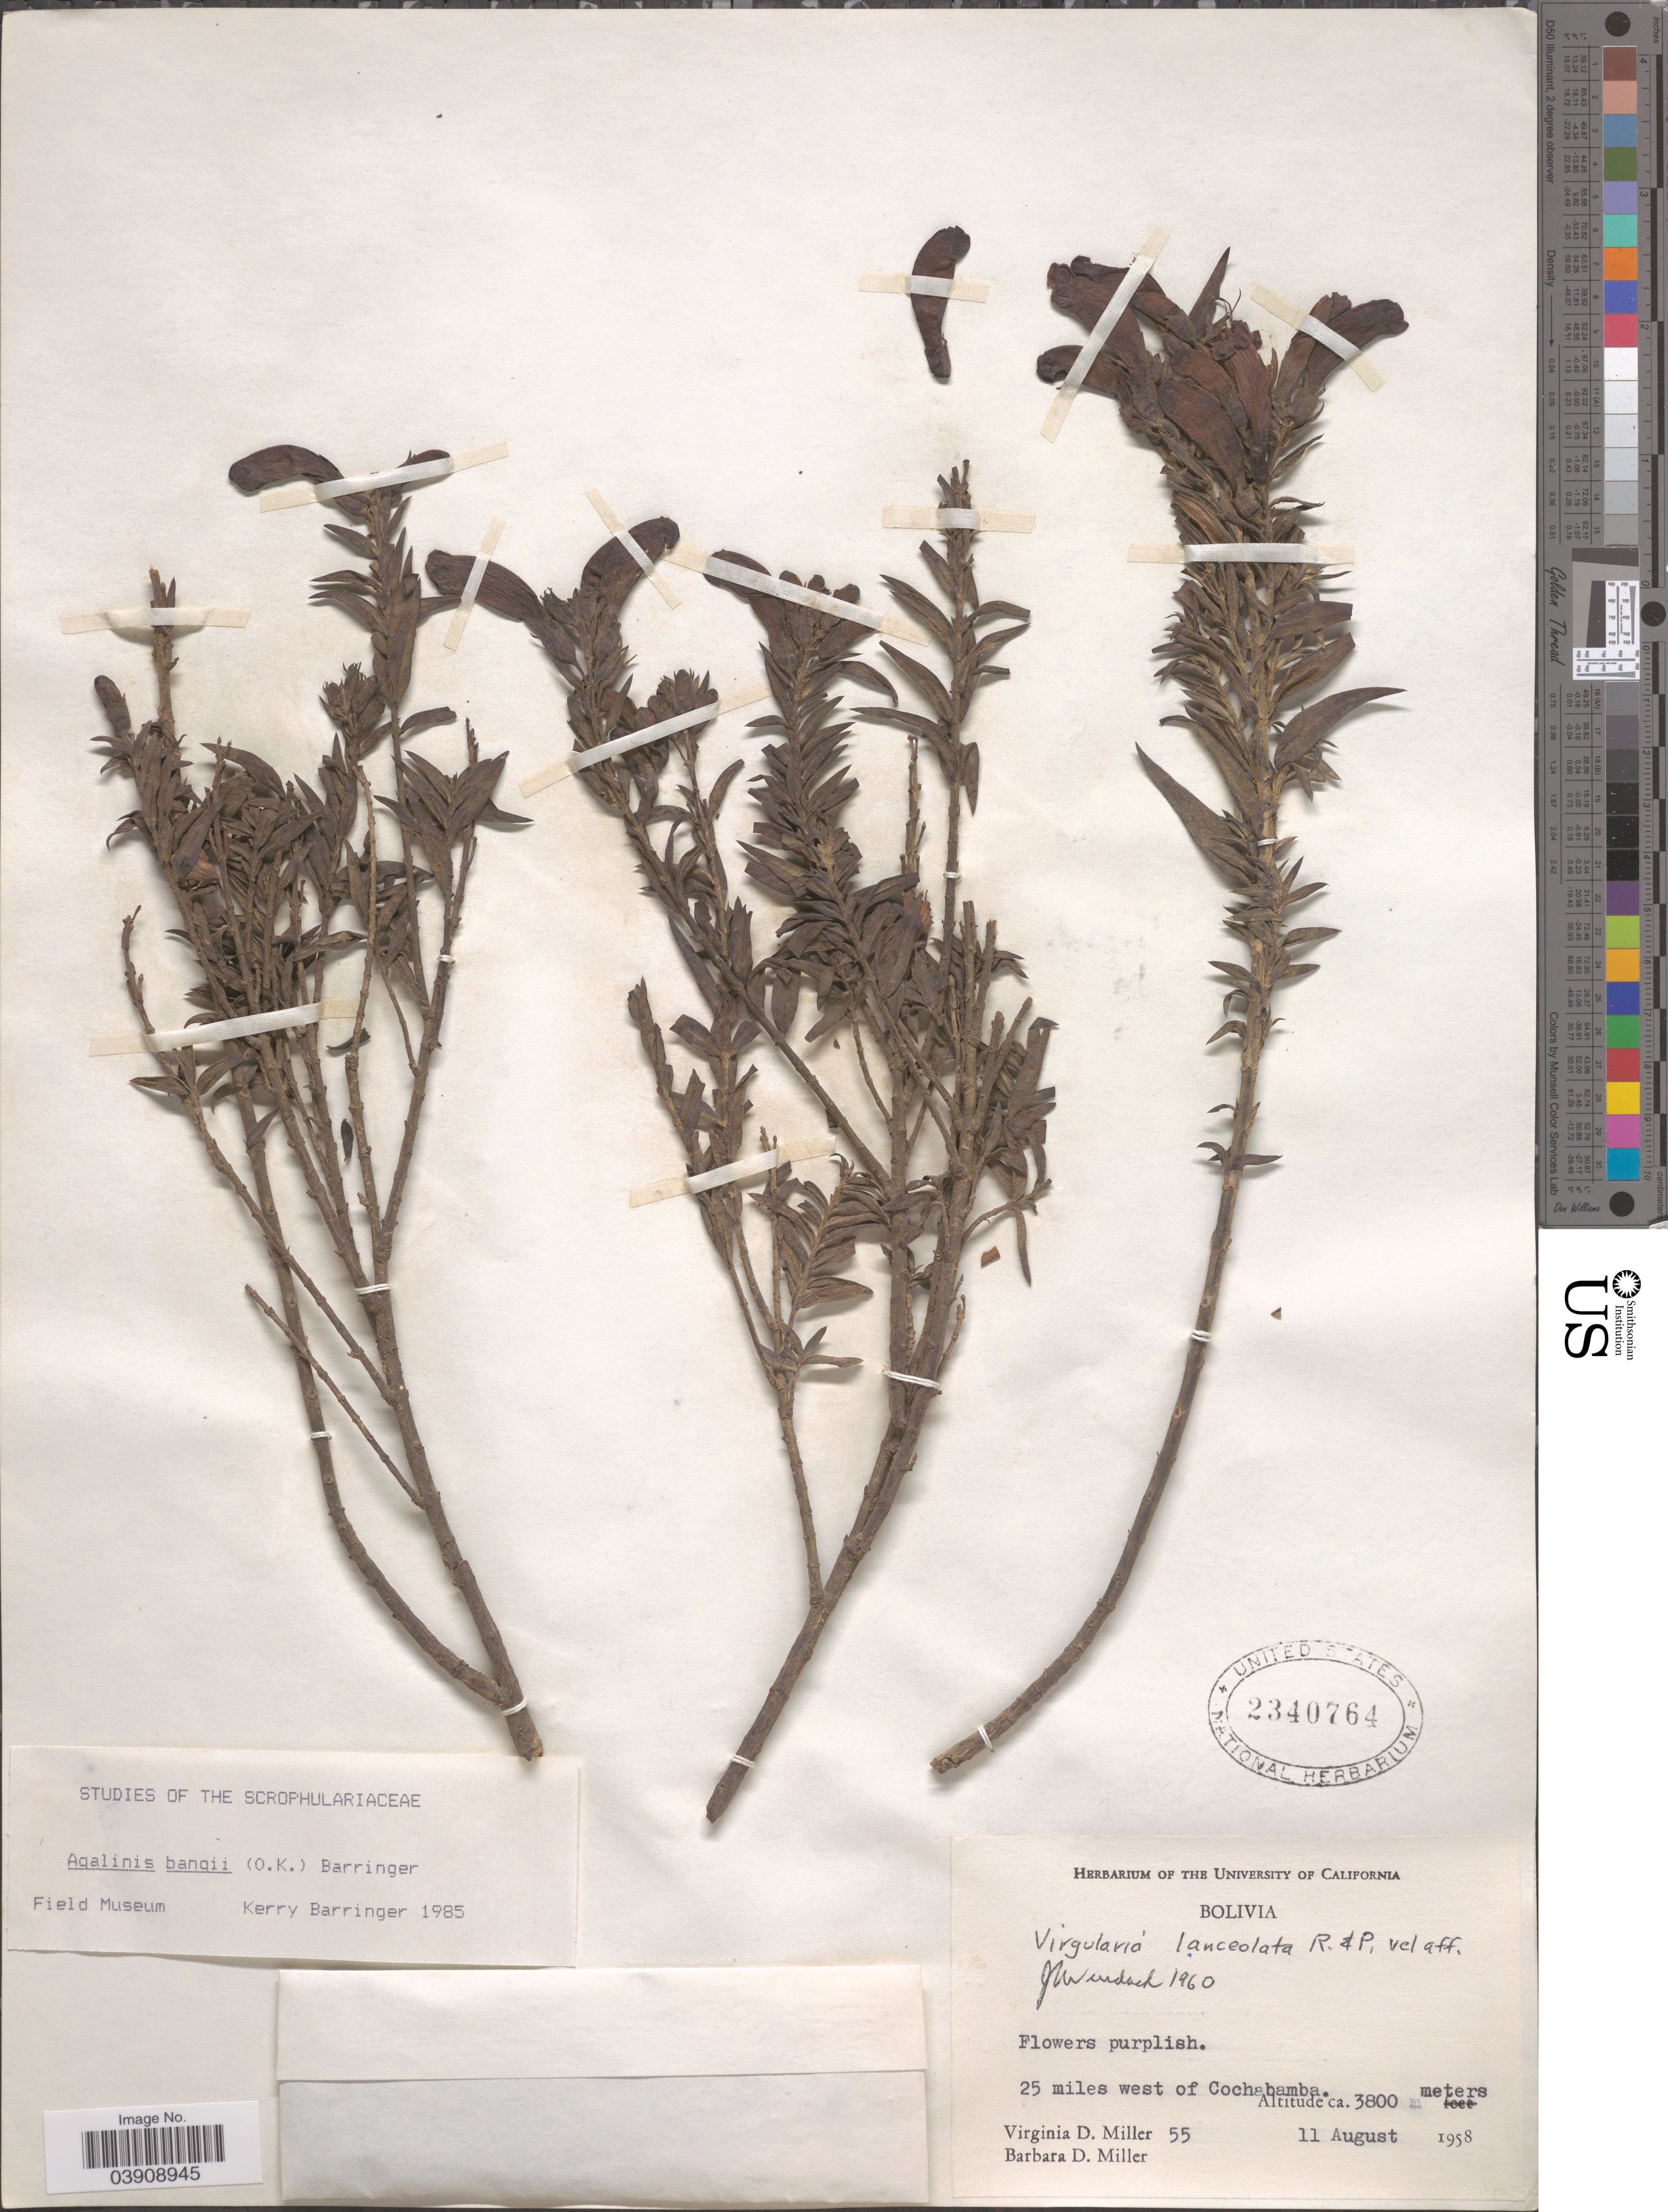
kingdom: Plantae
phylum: Tracheophyta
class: Magnoliopsida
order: Lamiales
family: Orobanchaceae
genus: Agalinis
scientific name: Agalinis bangii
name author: (Kuntze) Barringer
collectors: V. D. Miller & B. D. Miller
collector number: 55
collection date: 1958-08-11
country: Bolivia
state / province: Cochabamba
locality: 25 miles west of Cochabamba.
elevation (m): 3800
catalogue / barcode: US 2340764